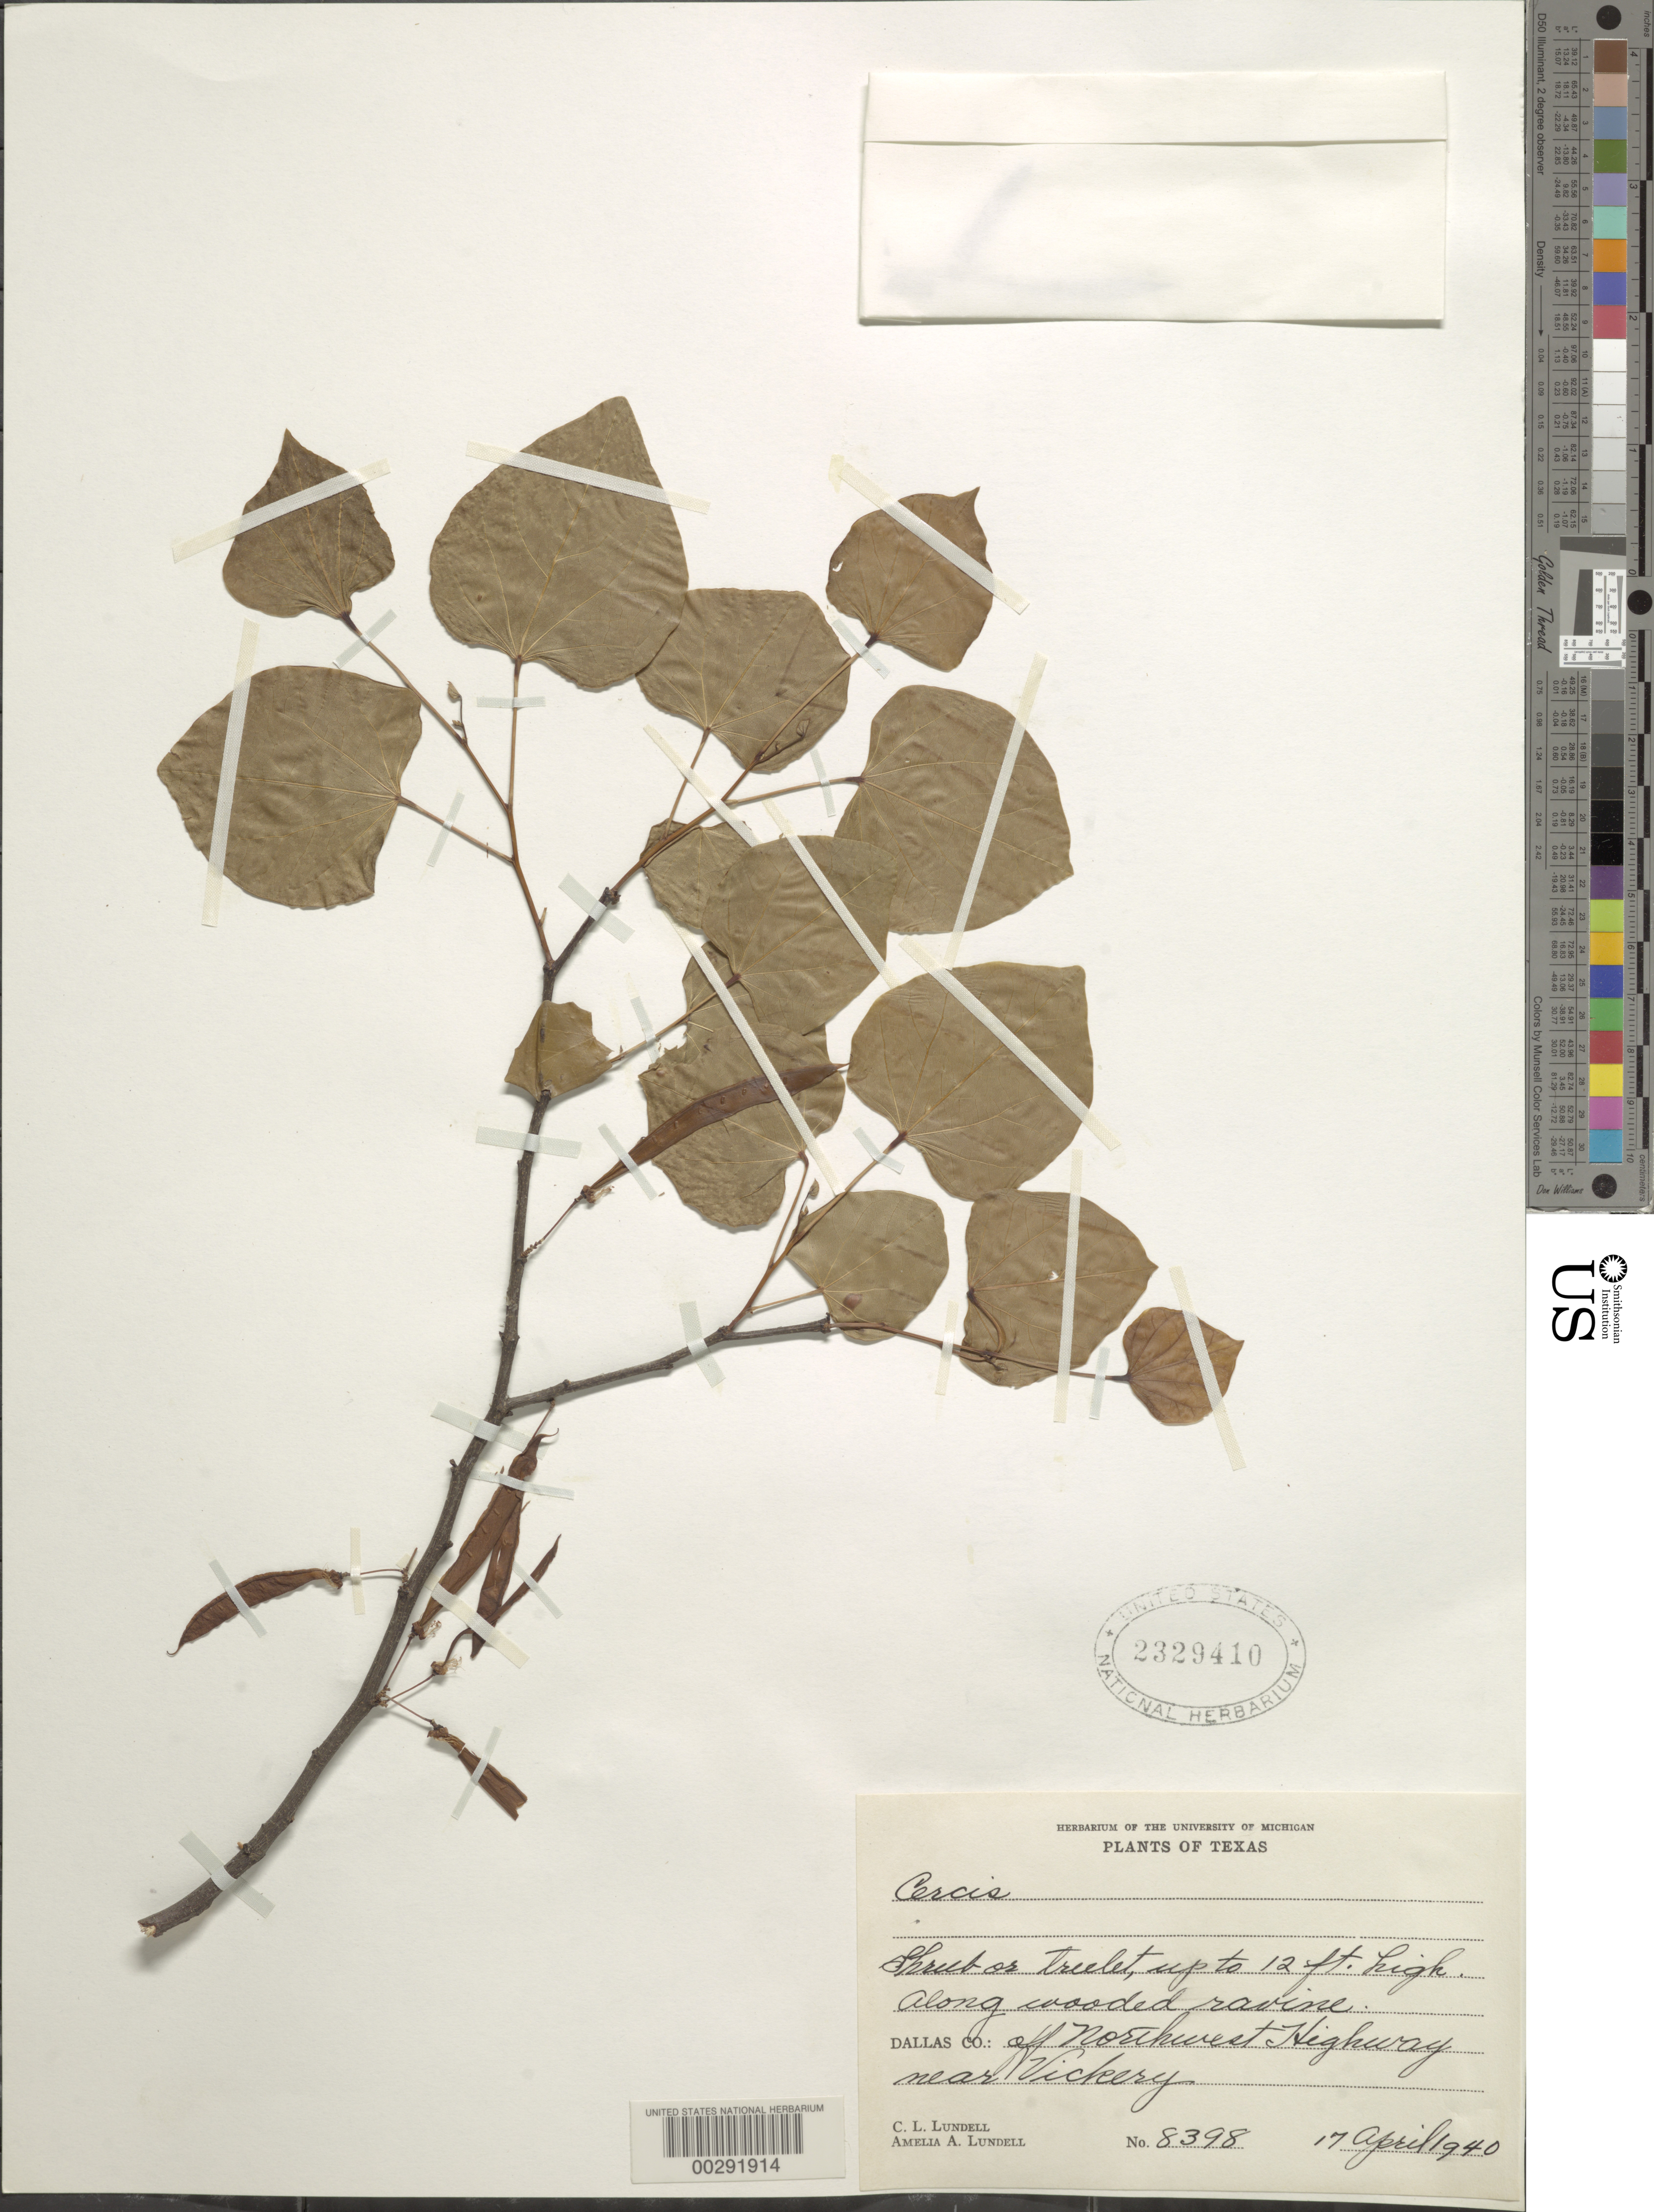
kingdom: Plantae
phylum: Tracheophyta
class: Magnoliopsida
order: Fabales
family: Fabaceae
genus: Cercis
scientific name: Cercis reniformis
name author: A. Gray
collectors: C. L. Lundell & A. A. Lundell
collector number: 8398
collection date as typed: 17 Apr 1940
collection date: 1940-04-17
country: United States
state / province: Texas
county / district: Dallas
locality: Off northwest highway near vickery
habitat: Along wooded ravine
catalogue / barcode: US 2329410